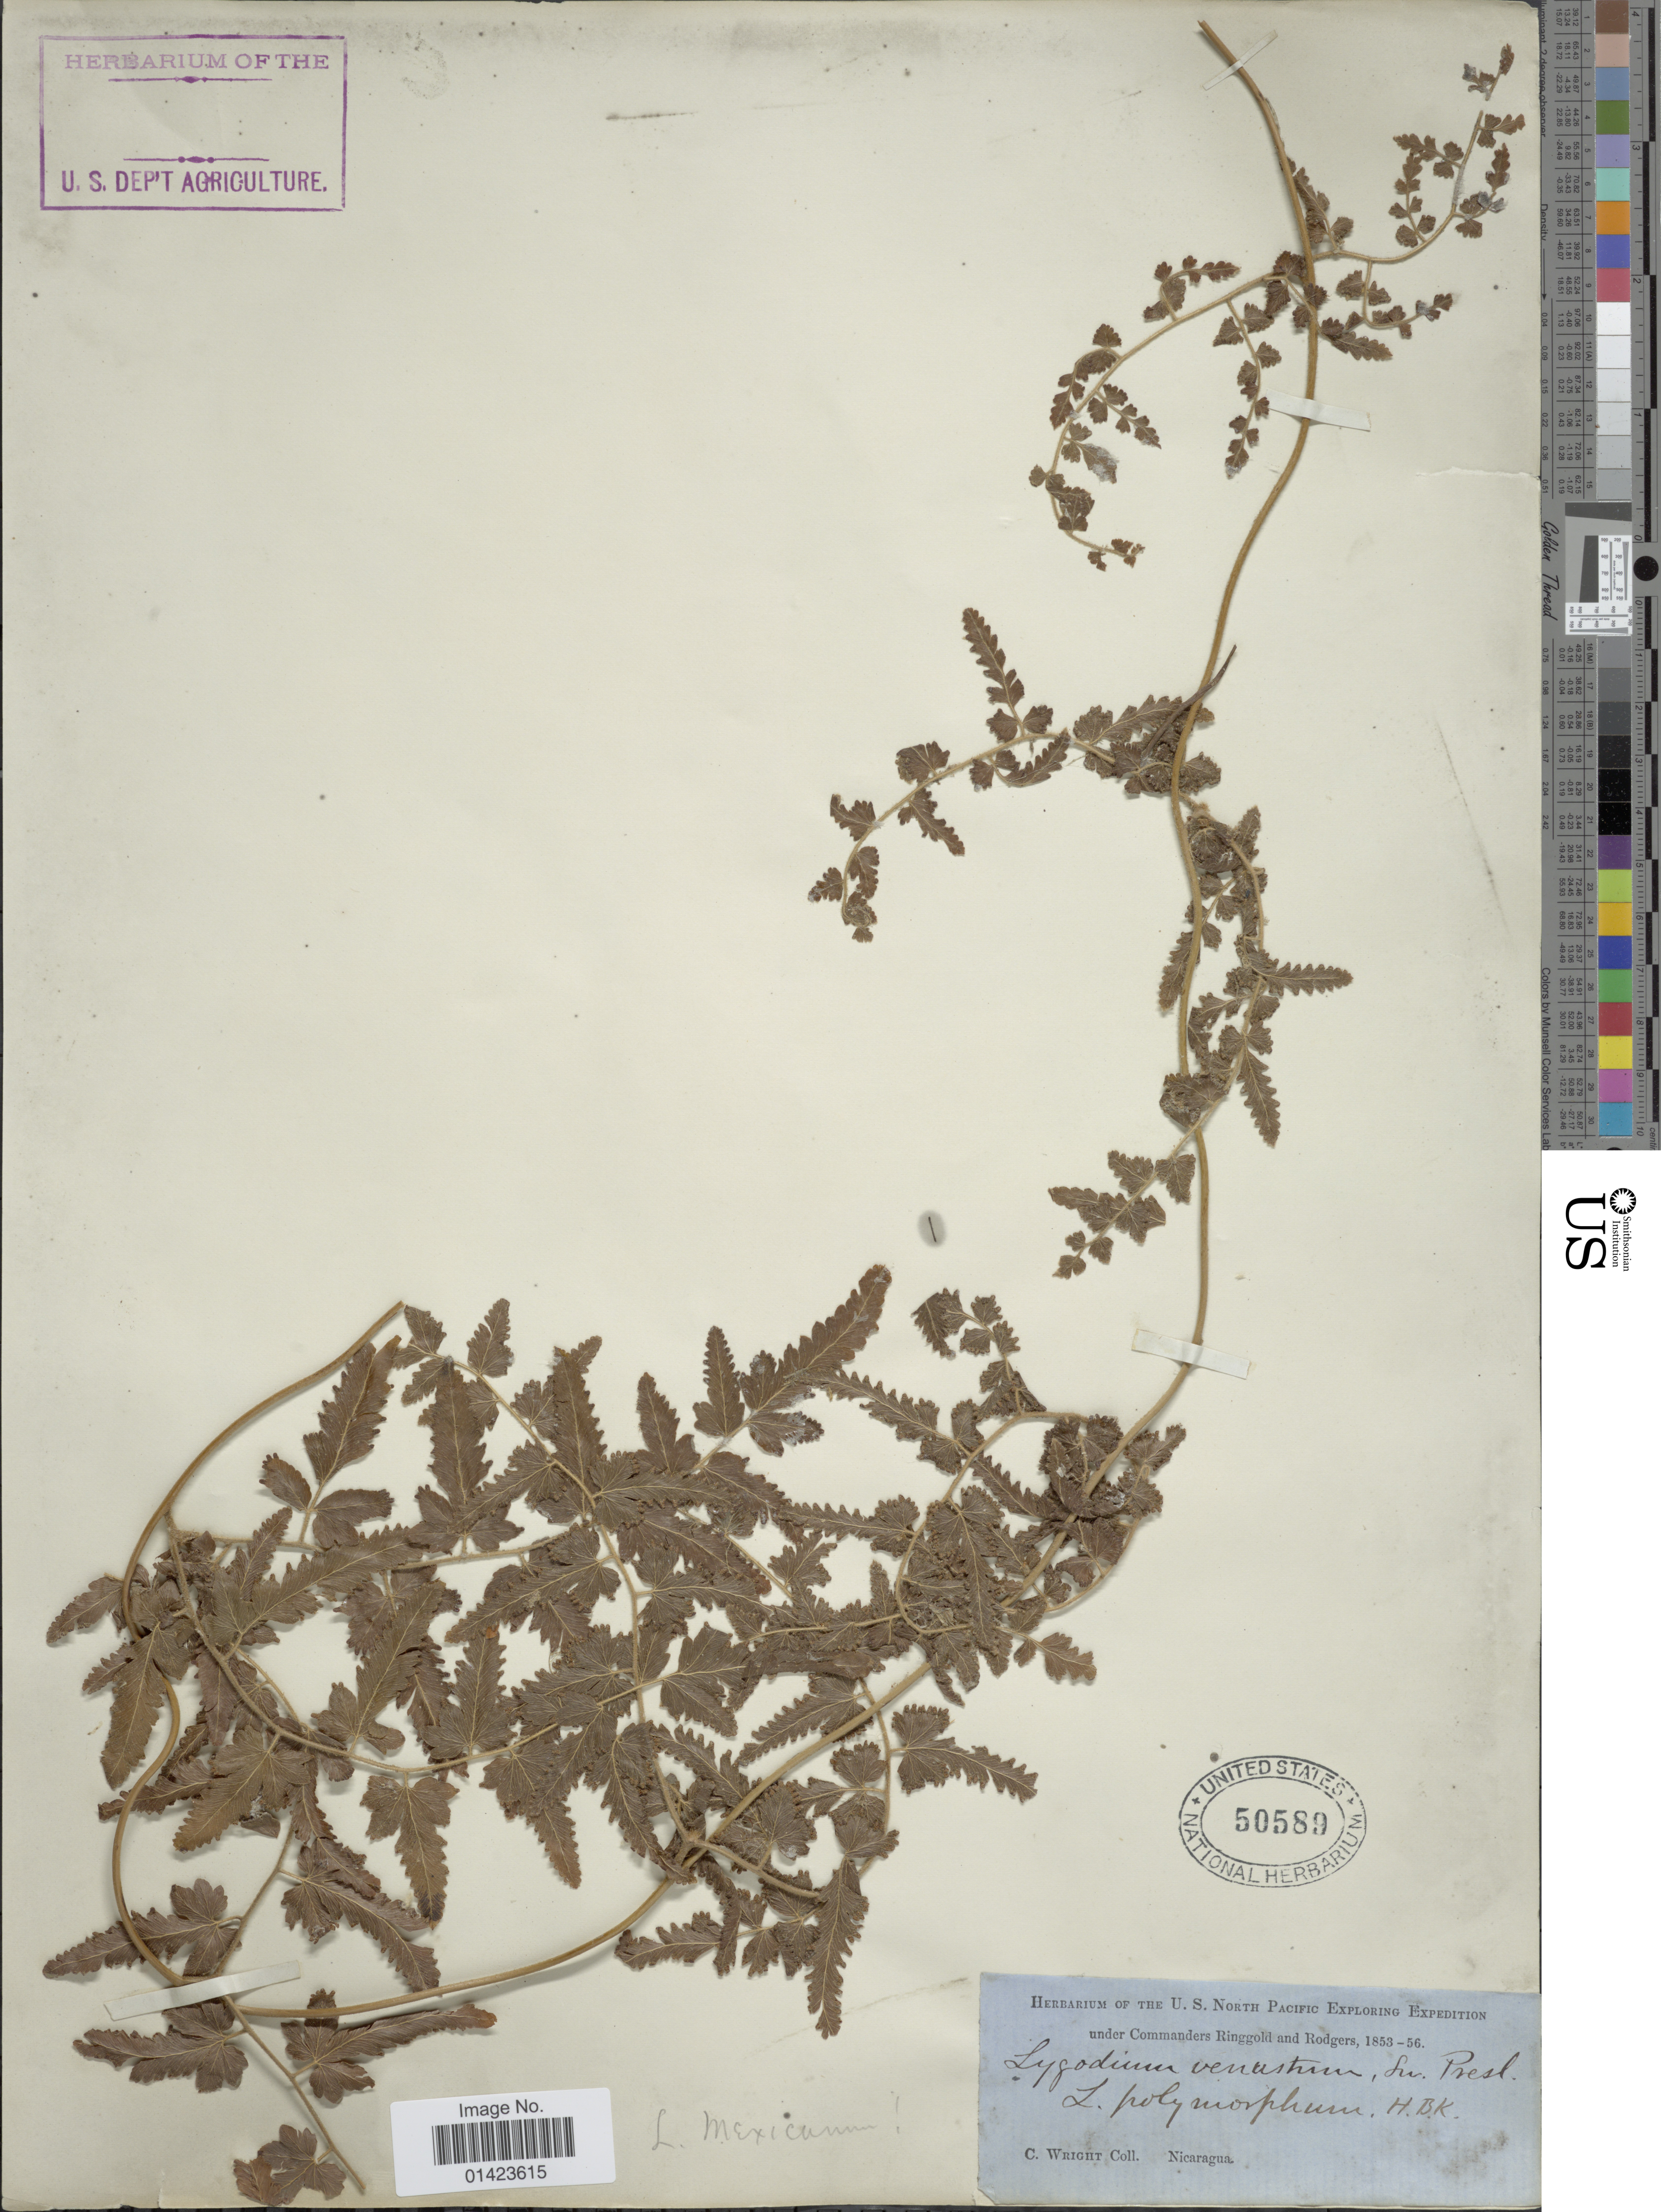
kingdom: Plantae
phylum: Tracheophyta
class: Polypodiopsida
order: Schizaeales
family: Lygodiaceae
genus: Lygodium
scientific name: Lygodium venustum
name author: Sw.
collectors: C. Wright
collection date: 1853/1856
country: Nicaragua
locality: Nicaragua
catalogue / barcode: US 50589